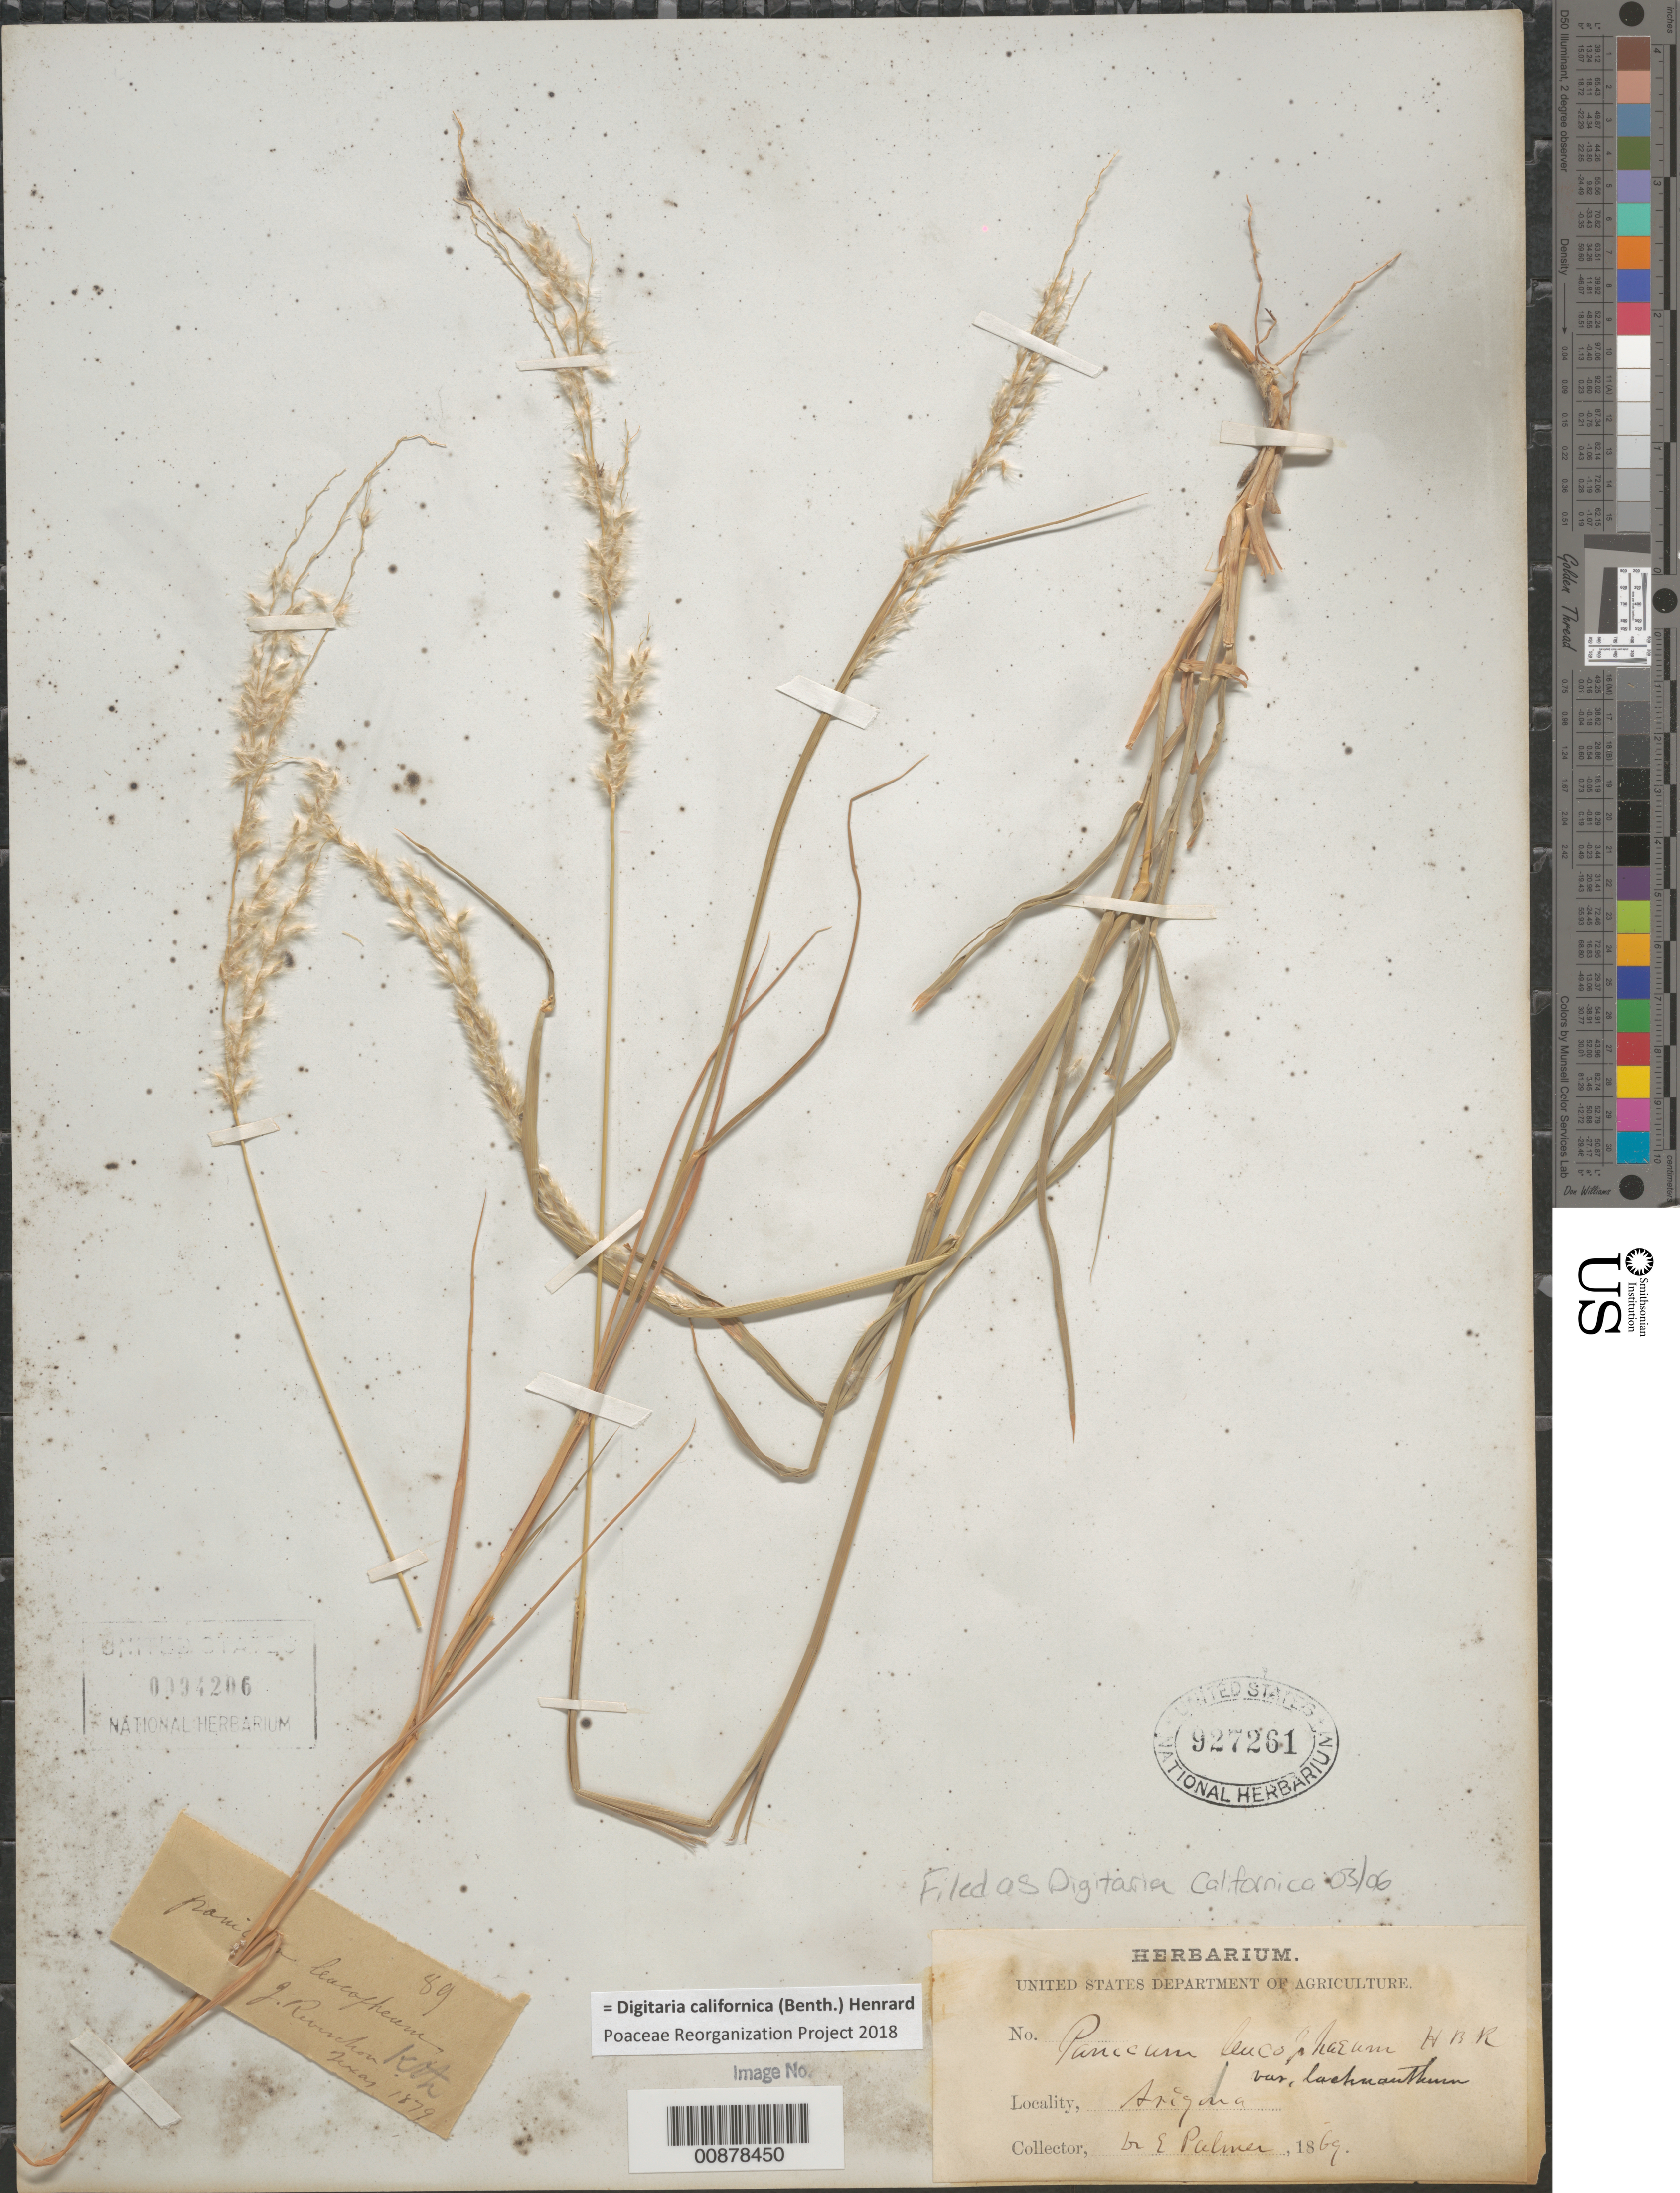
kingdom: Plantae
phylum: Tracheophyta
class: Liliopsida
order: Poales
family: Poaceae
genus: Digitaria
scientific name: Digitaria californica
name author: (Benth.) Henr.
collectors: J. Reverchon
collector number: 89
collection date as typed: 1879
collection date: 1879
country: United States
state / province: Texas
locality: Texas.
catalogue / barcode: US 94206-2